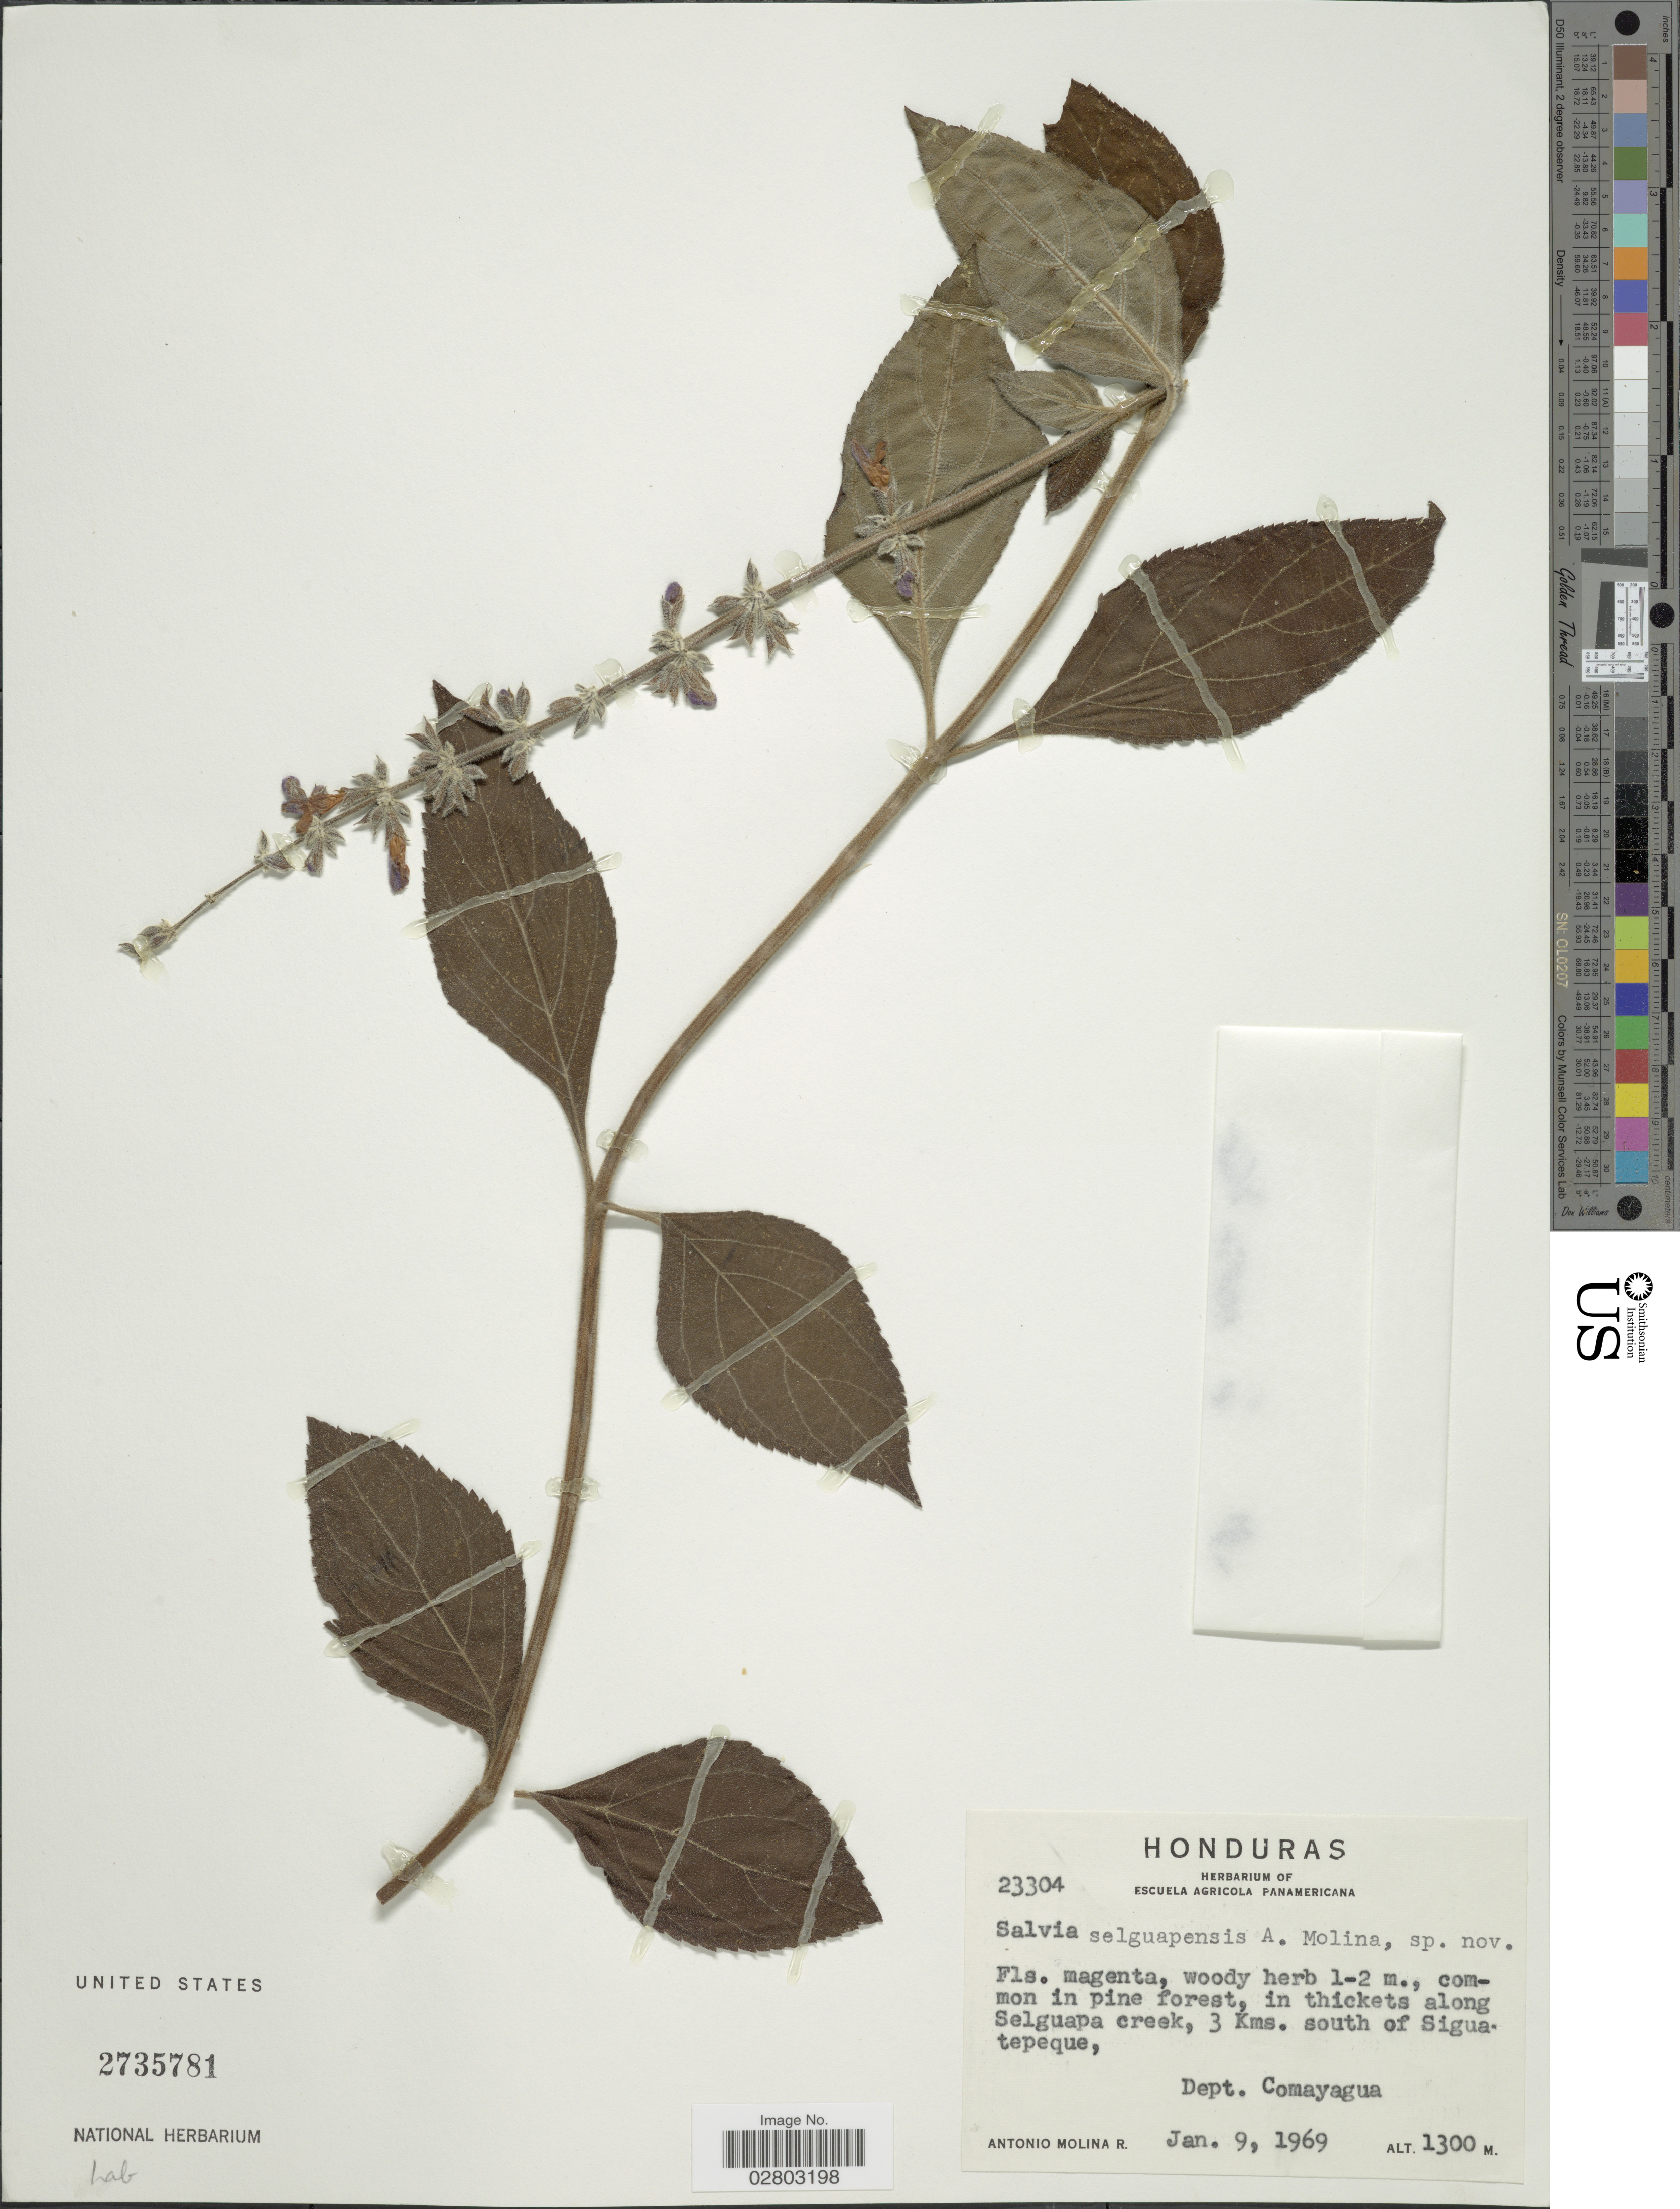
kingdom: Plantae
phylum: Tracheophyta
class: Magnoliopsida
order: Lamiales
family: Lamiaceae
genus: Salvia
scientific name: Salvia selguapensis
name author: Ant. Molina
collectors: A. Molina R.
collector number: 23304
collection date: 1969-01-09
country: Honduras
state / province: Comayagua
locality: In thickets along Selguapa creek, 3 Kms. south of Siguatepeque, Dept. Comayagua.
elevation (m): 1300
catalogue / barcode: US 2735781